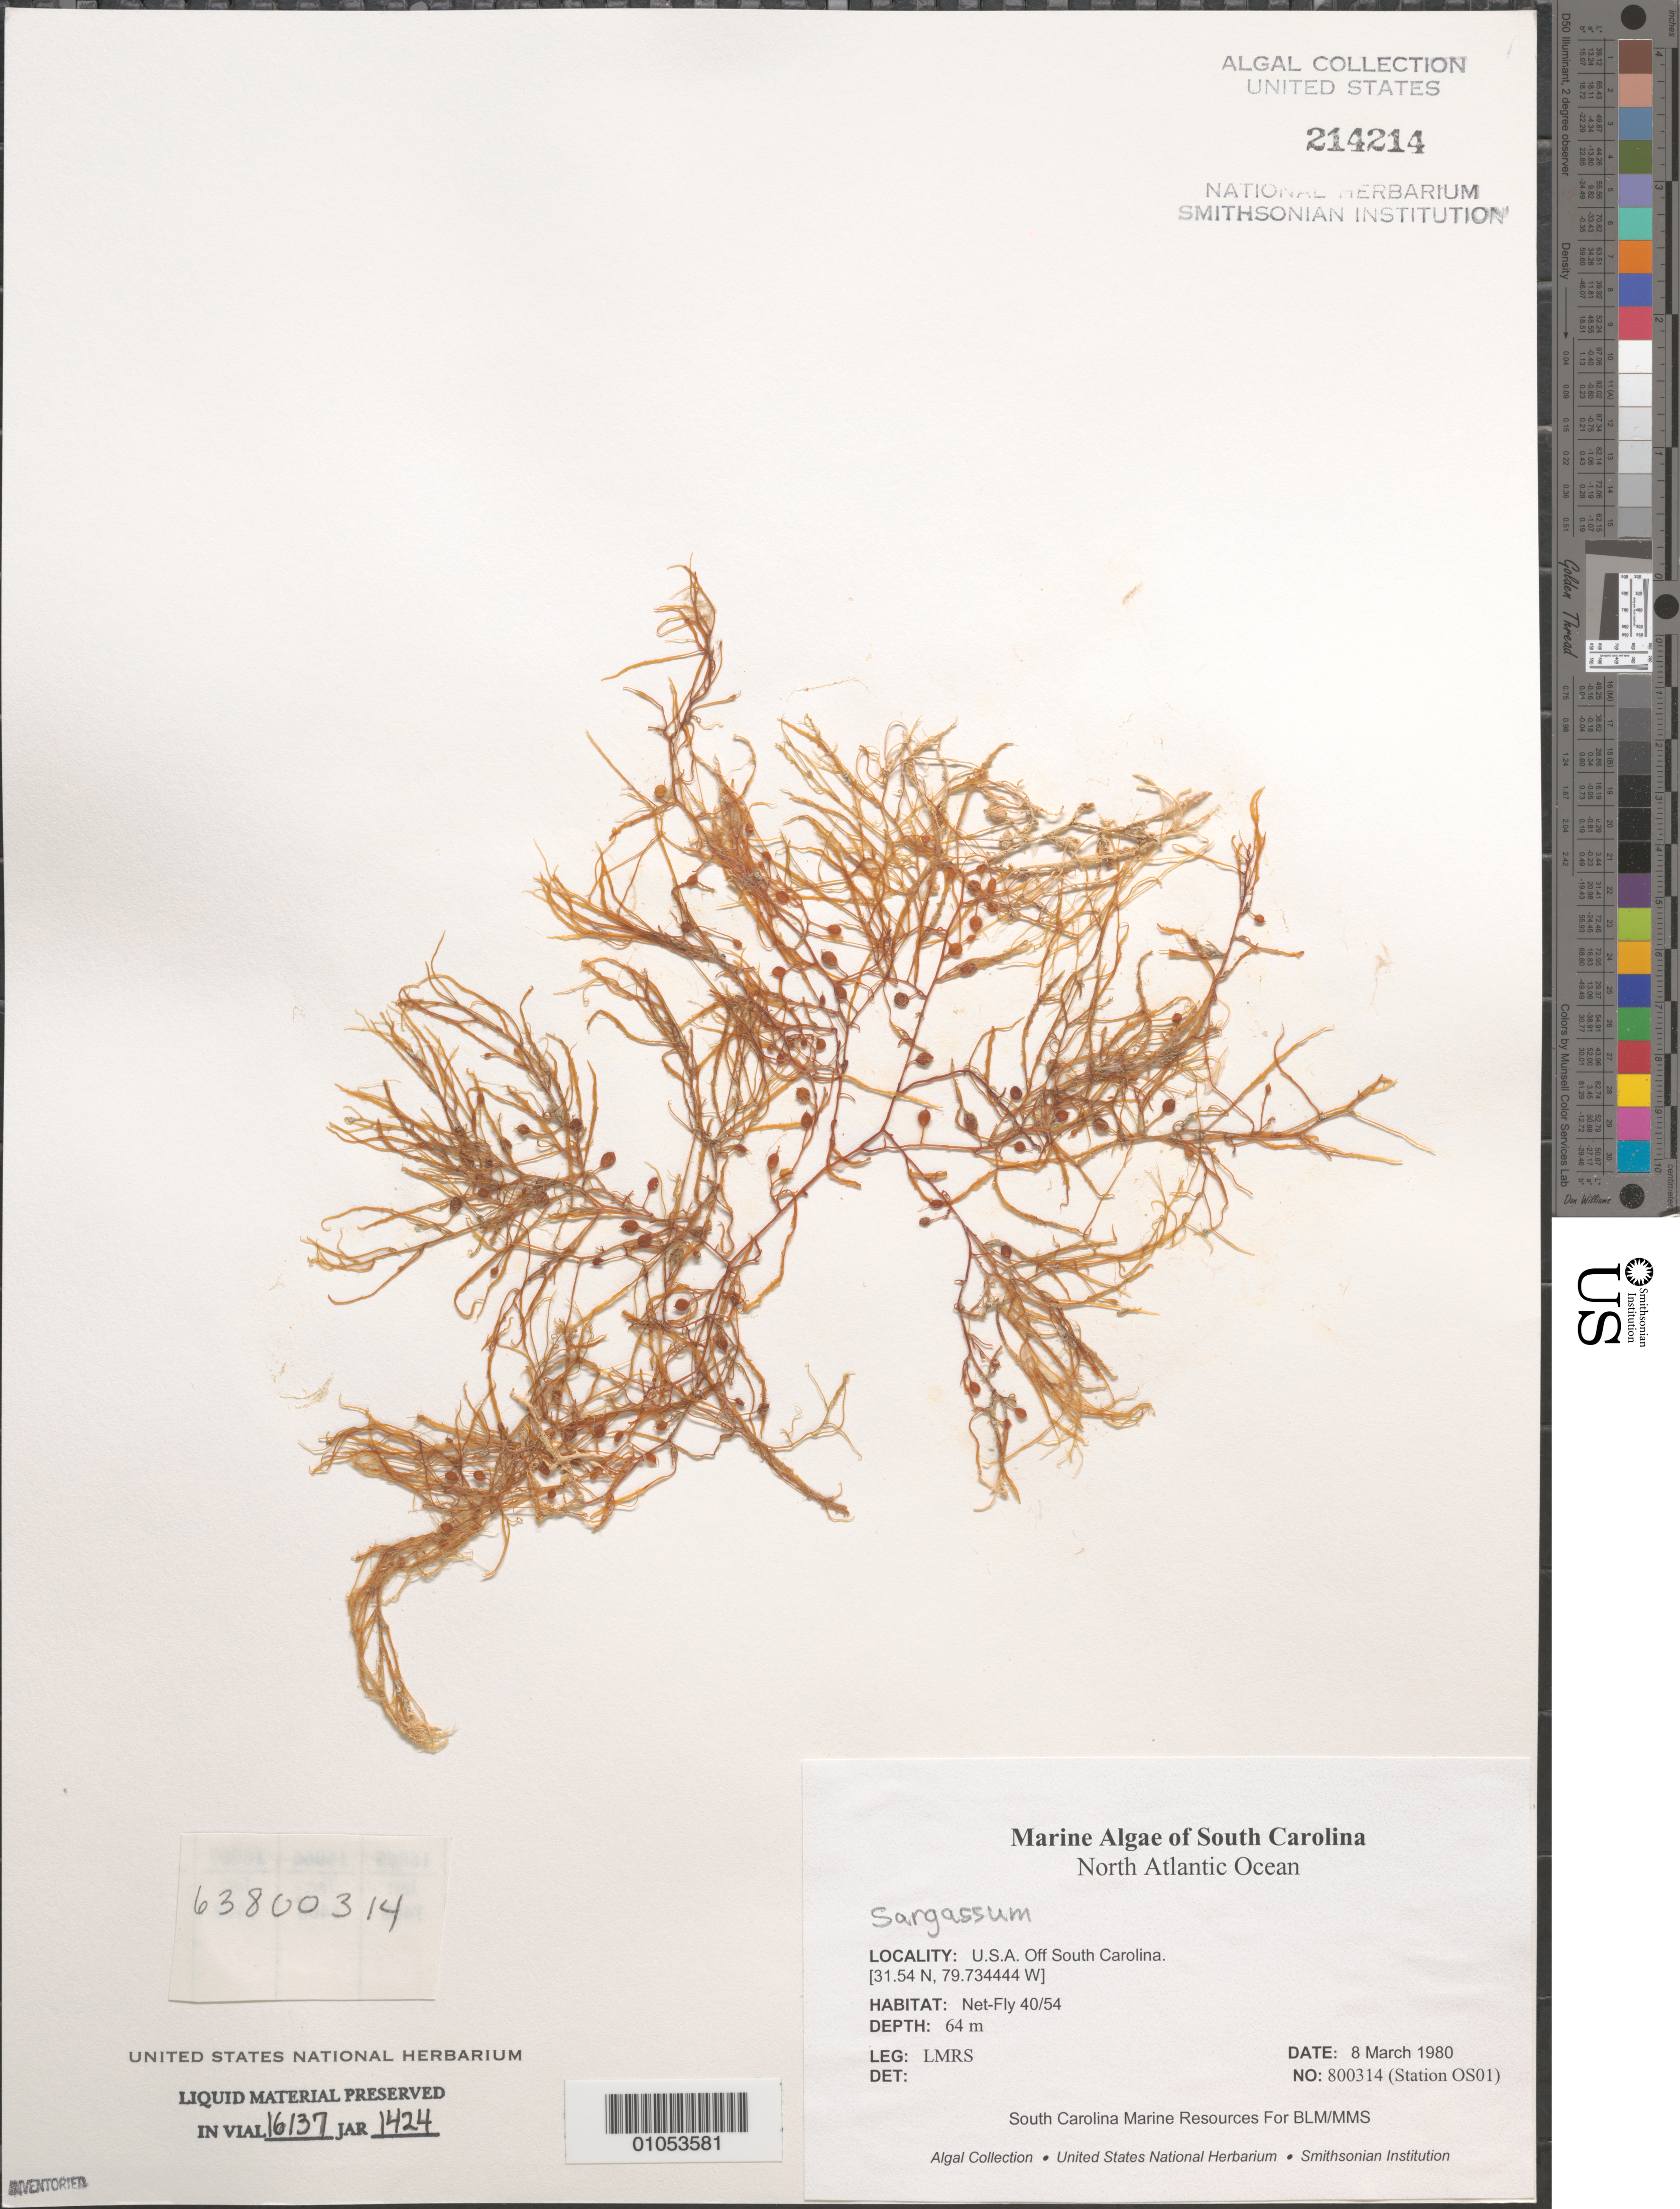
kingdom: Chromista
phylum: Ochrophyta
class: Phaeophyceae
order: Fucales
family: Sargassaceae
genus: Sargassum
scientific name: Sargassum sp.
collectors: LMRS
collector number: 800314 (Station OS01)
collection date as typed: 08 Mar 1980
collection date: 1980-03-08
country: United States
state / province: South Carolina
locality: North Atlantic Ocean off South Carolina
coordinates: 31.54 N; 31.54 N, 79.743333 W ; 79.734444 W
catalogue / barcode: US 214214